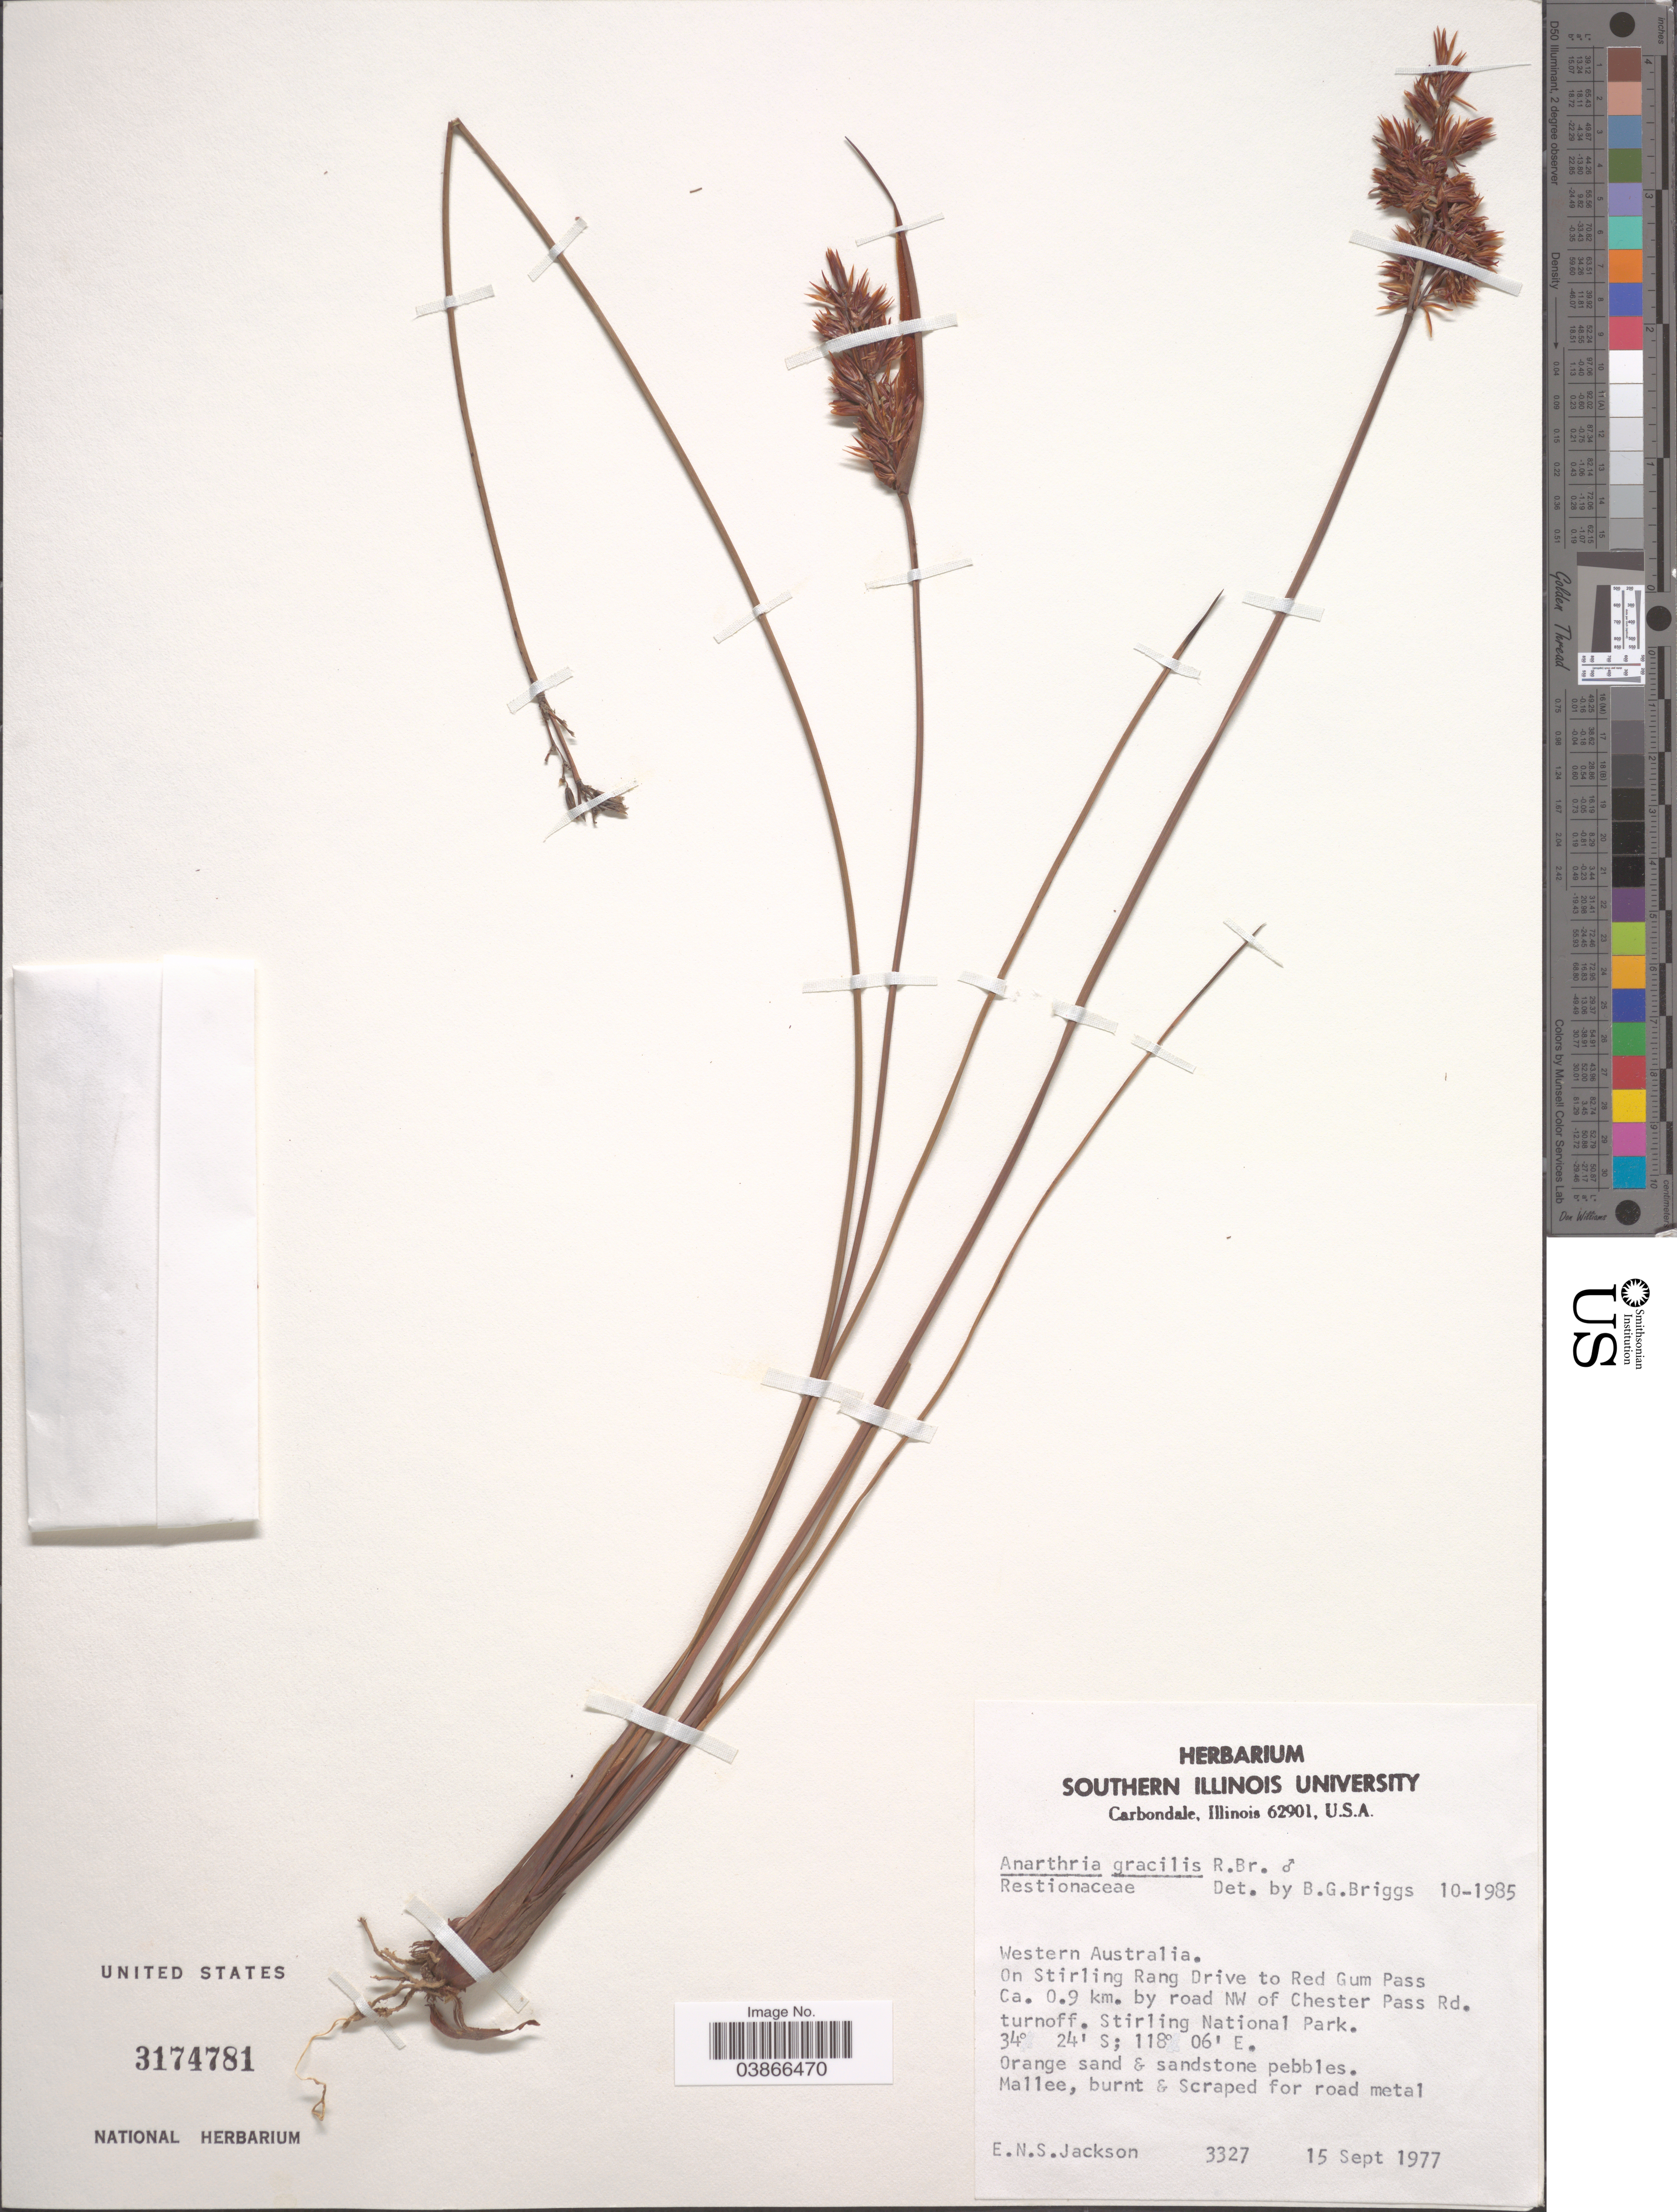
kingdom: Plantae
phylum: Tracheophyta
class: Liliopsida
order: Poales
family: Restionaceae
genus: Anarthria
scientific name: Anarthria gracilis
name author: R. Br.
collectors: E. Jackson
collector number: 3327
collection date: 1977-09-15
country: Australia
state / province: Western Australia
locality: On Stirling Rang Drive to Red Gum Pass Ca. 0.9 km. by road NW of Chester Pass Rd. turnoff. Stirling National Park.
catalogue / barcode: US 3174781